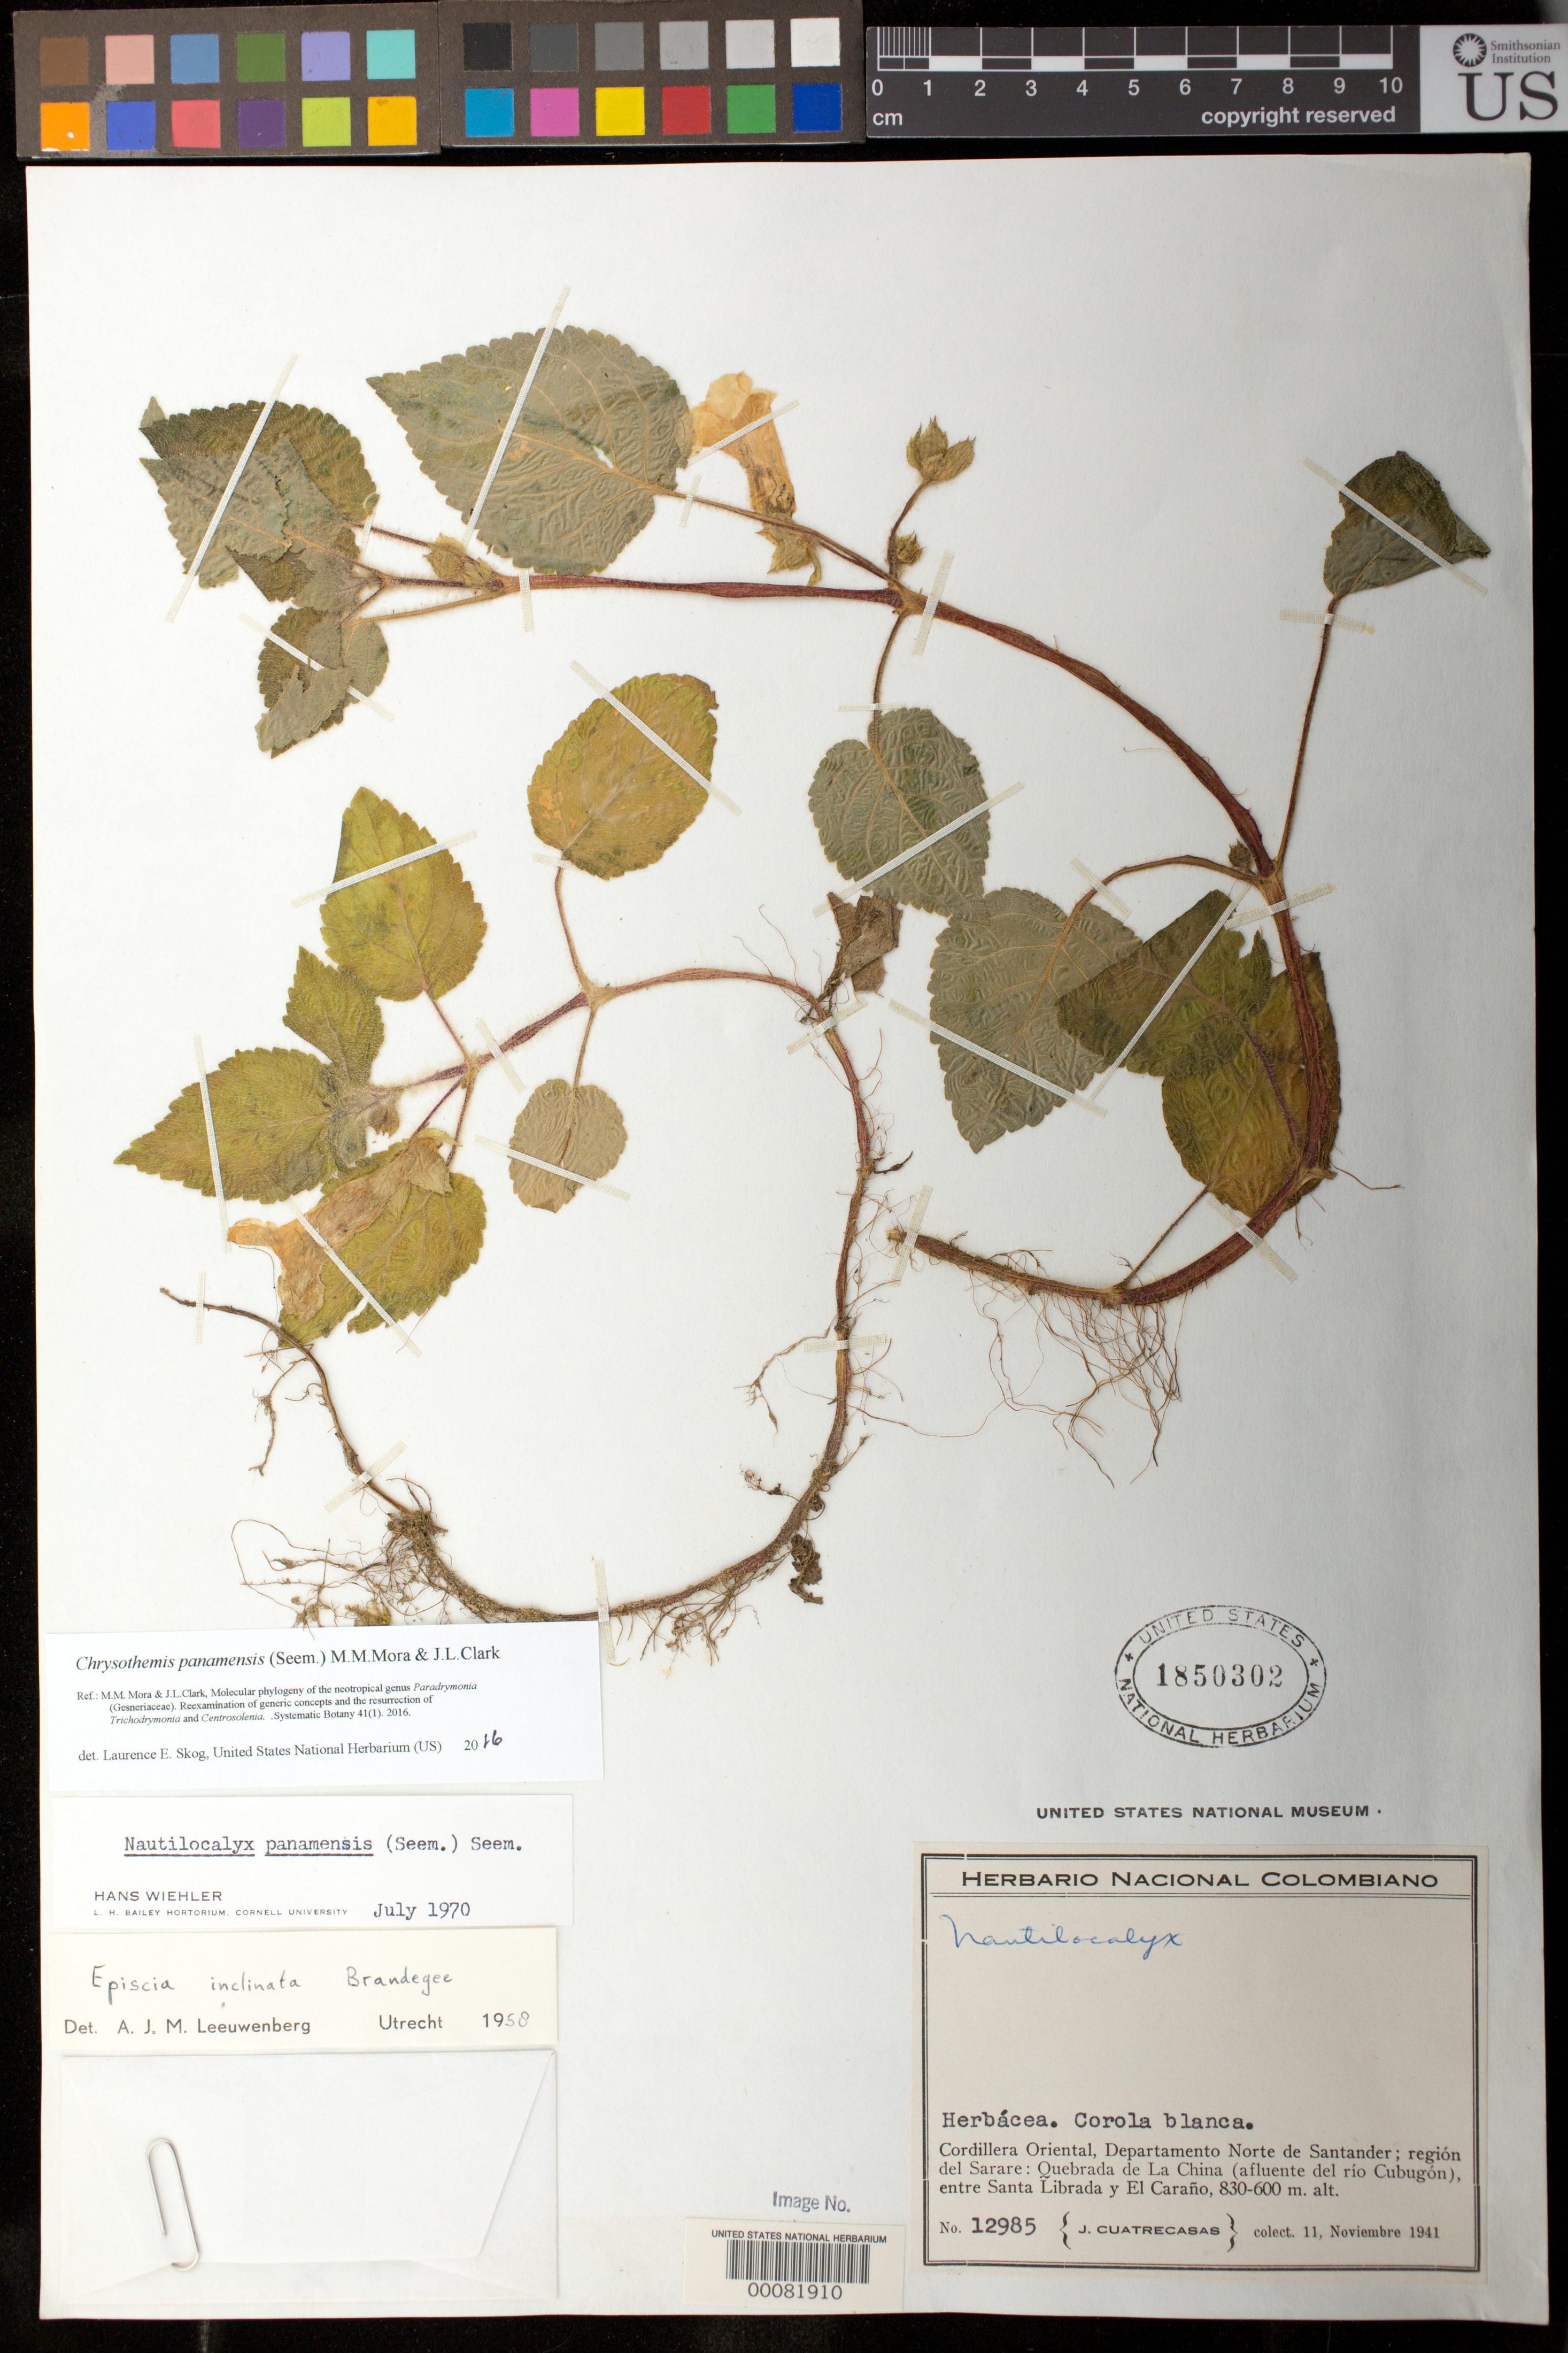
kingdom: Plantae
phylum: Tracheophyta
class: Magnoliopsida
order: Lamiales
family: Gesneriaceae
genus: Chrysothemis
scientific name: Chrysothemis panamensis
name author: (Seem.) M.M. Mora & J.L. Clark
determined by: Skog, Laurence E.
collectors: J. Cuatrecasas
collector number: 12985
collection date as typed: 11 Nov 1941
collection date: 1941-11-11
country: Colombia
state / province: Norte de Santander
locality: Cordillera Oriental, región del Sarare, Quebrada de la China (afluente del río Cubugón), entre Santa Librada y El Caraño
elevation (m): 600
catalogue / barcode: US 1850302